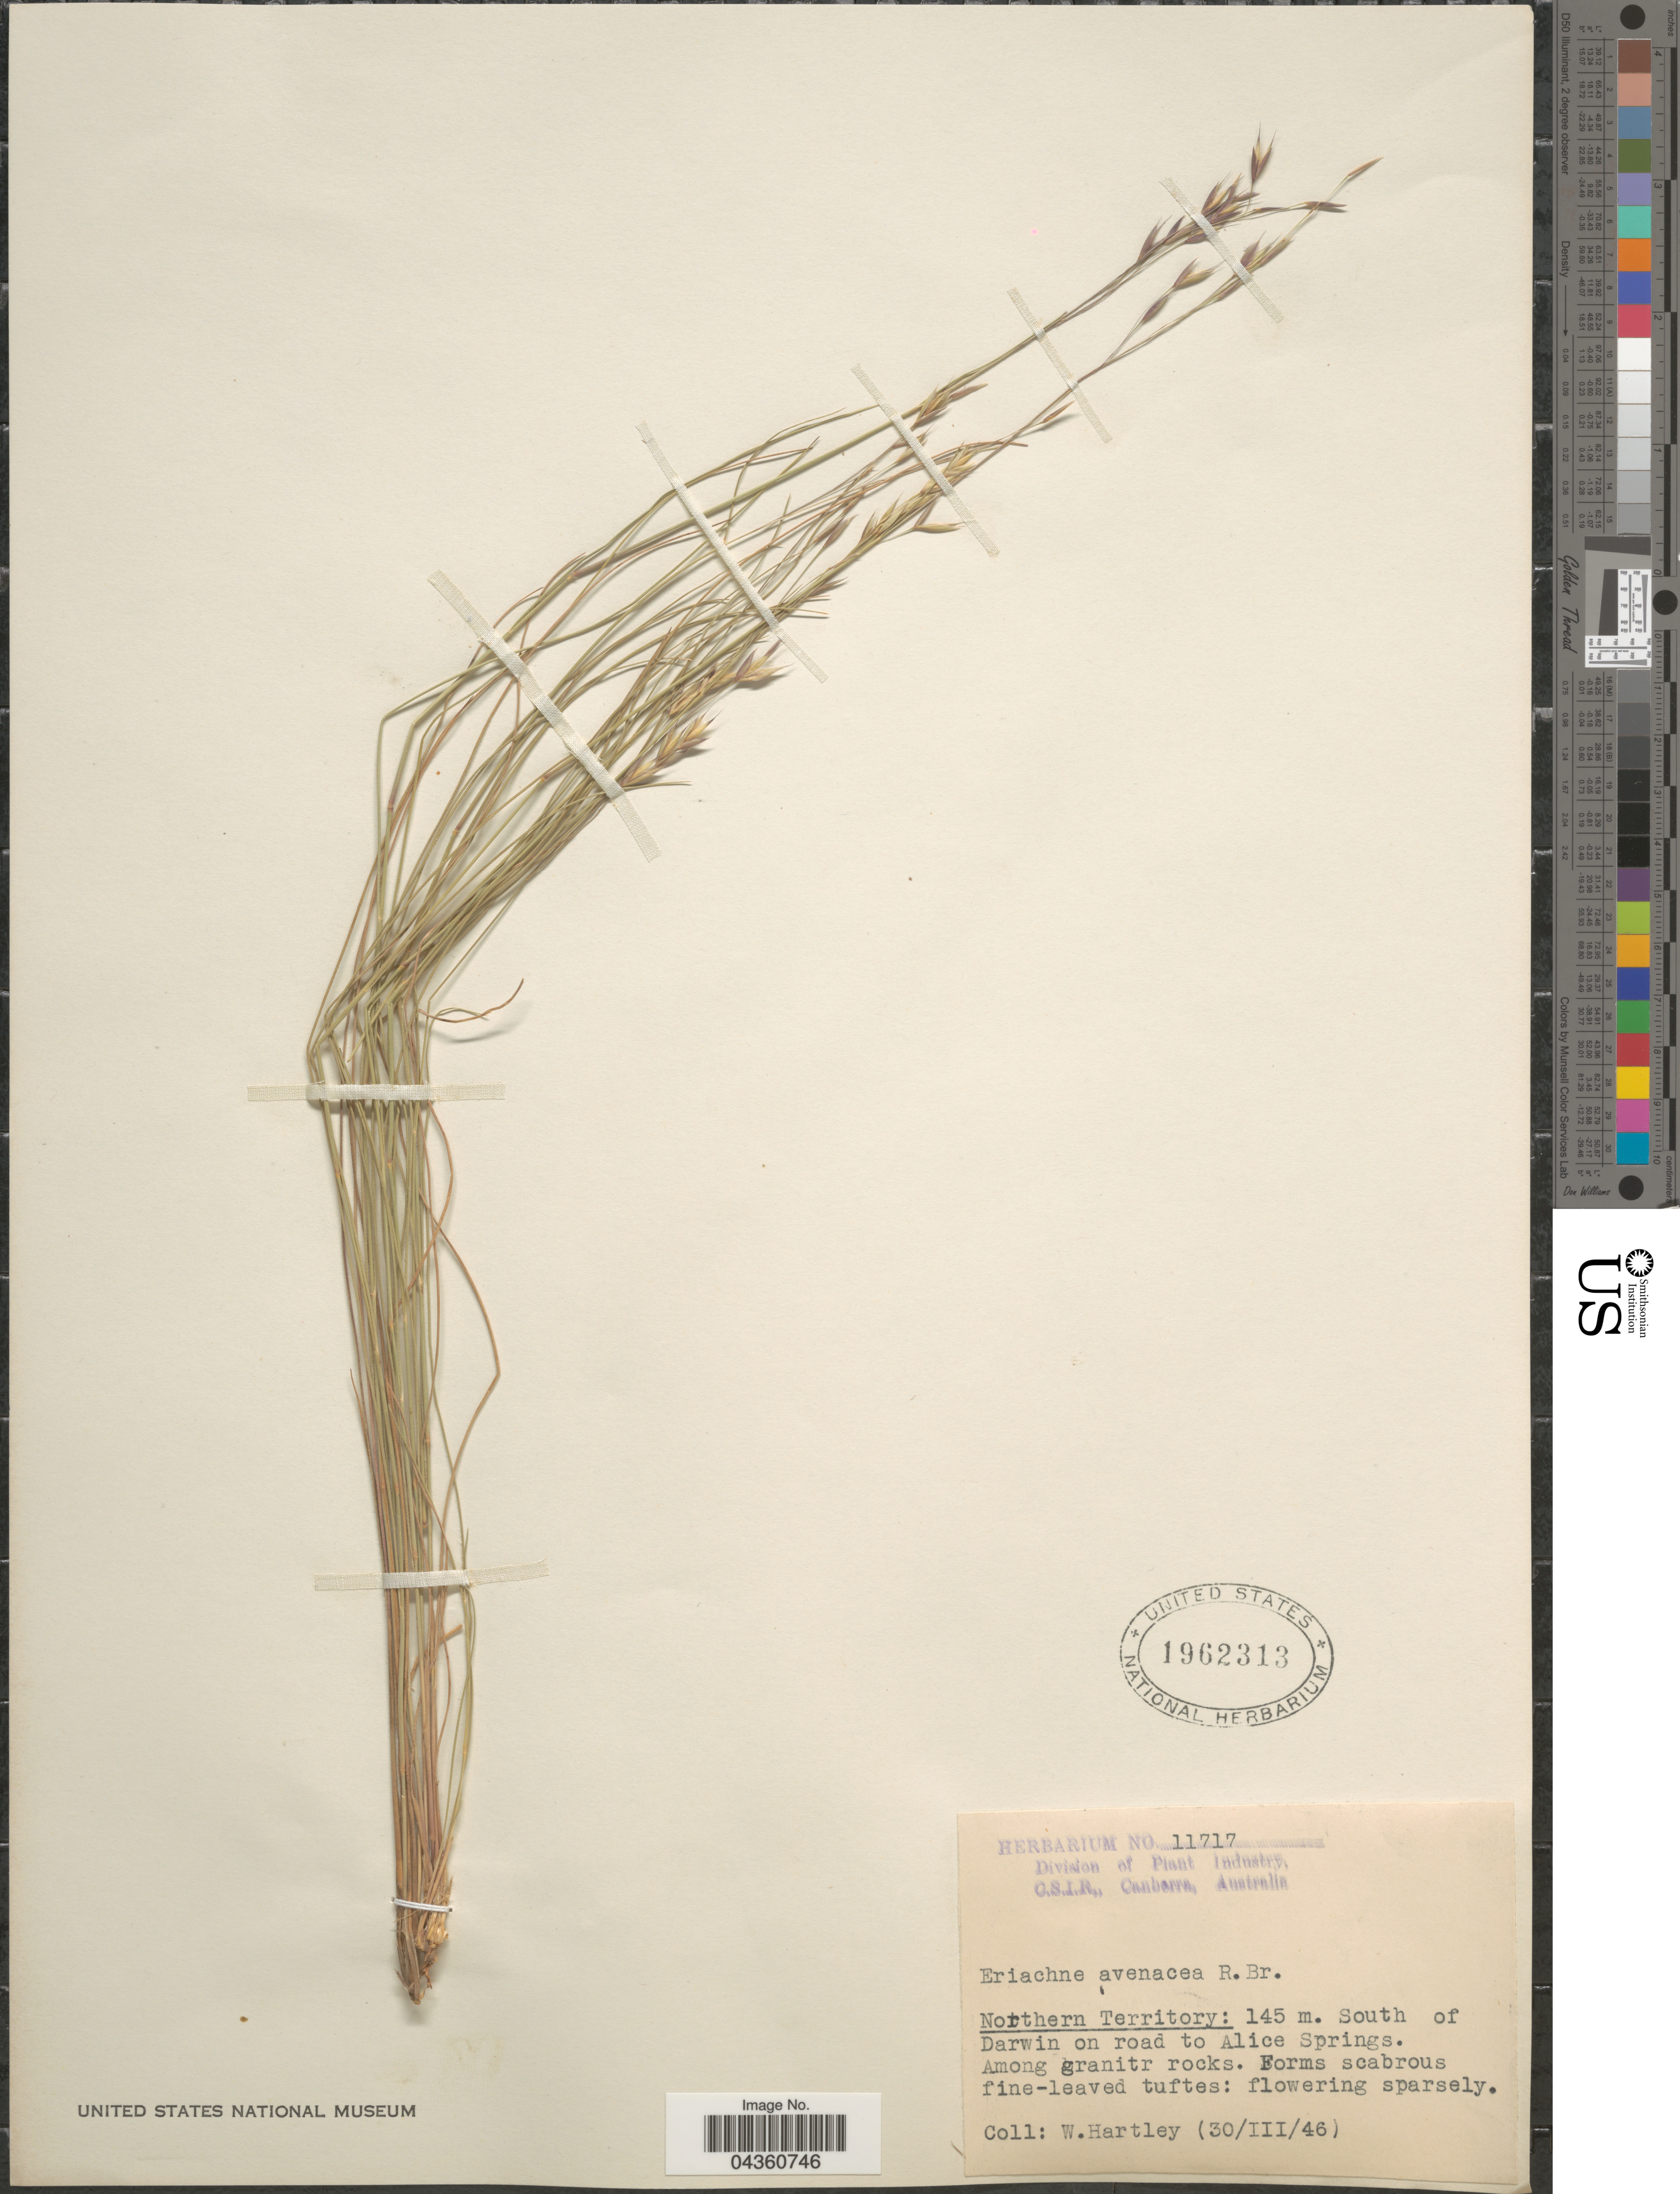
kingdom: Plantae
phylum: Tracheophyta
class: Liliopsida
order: Poales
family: Poaceae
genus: Eriachne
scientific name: Eriachne avenacea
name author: R. Br.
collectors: W. Hartley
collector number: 11717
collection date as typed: Transcribed d/m/y: 30/3/46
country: Australia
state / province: Northern Territory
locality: South of Darwin on road to Alice Springs.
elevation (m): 145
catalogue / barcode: US 1962313